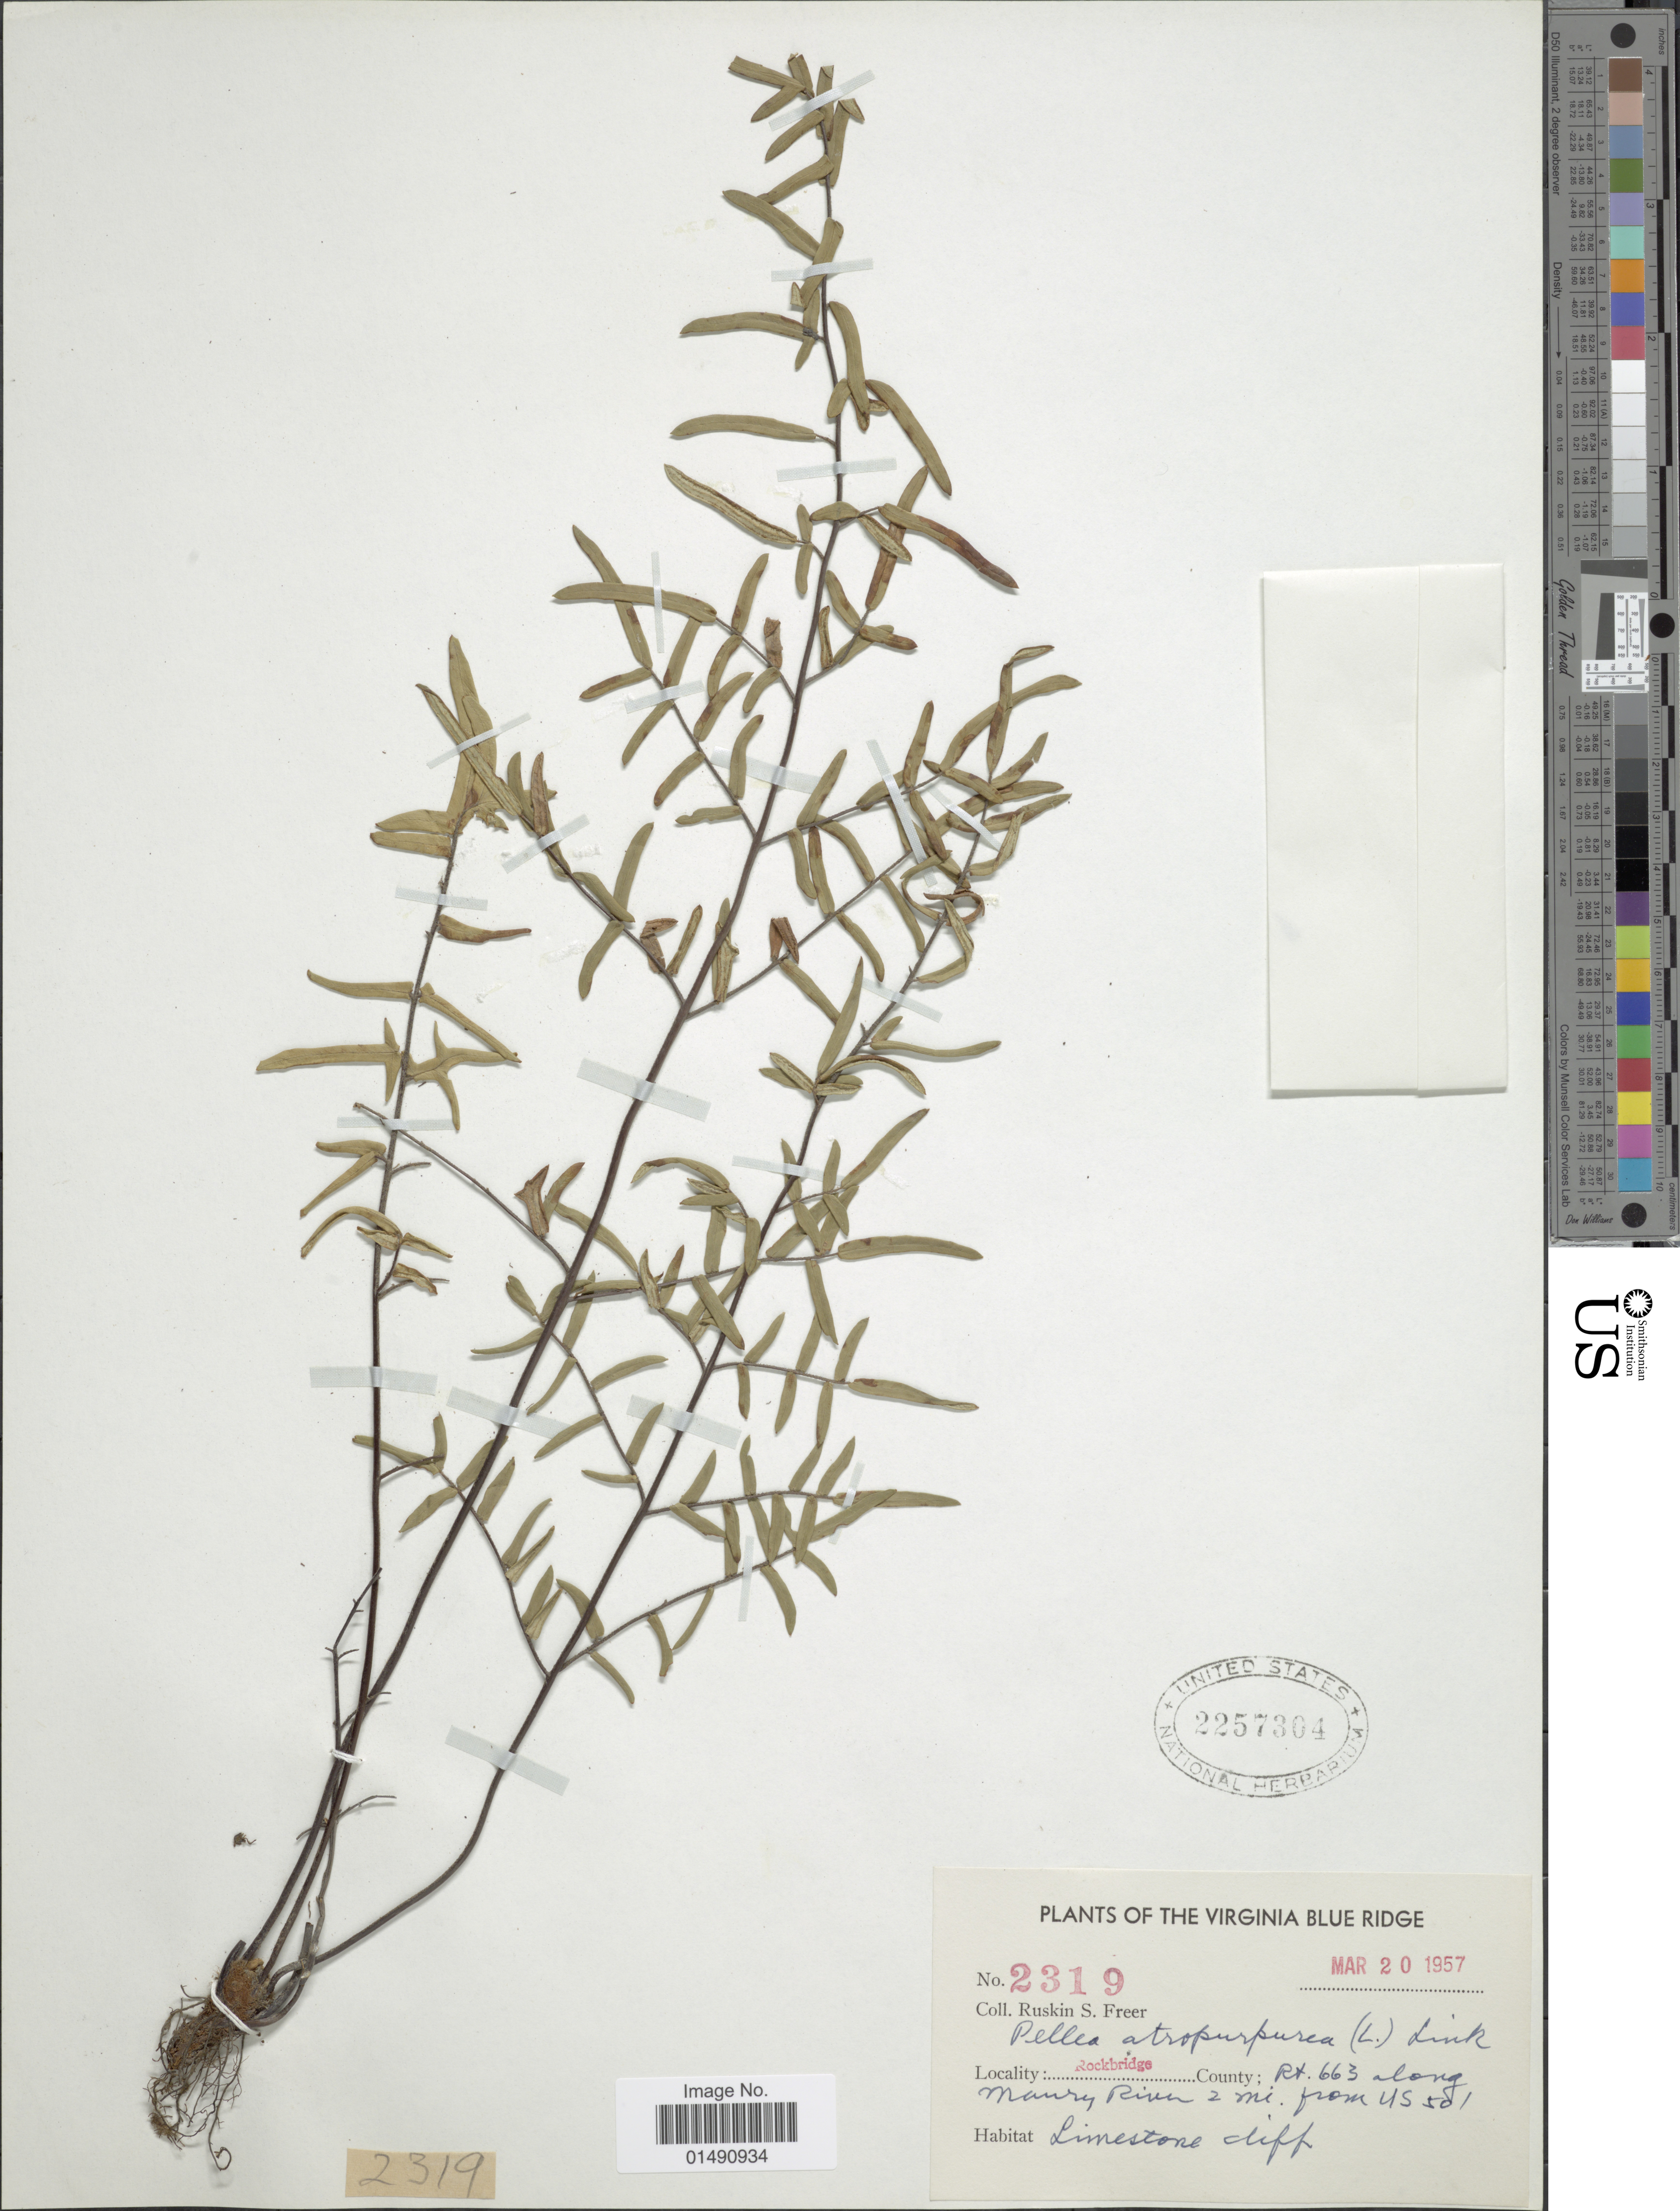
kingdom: Plantae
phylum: Tracheophyta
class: Polypodiopsida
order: Polypodiales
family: Pteridaceae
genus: Pellaea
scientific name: Pellaea atropurpurea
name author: (L.) Link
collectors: R. Freer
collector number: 2319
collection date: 1857-03-20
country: United States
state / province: Virginia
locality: Blue Ridge, Rt. 663 along Maury River, 2 mi. from U.S. 501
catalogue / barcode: US 2257304